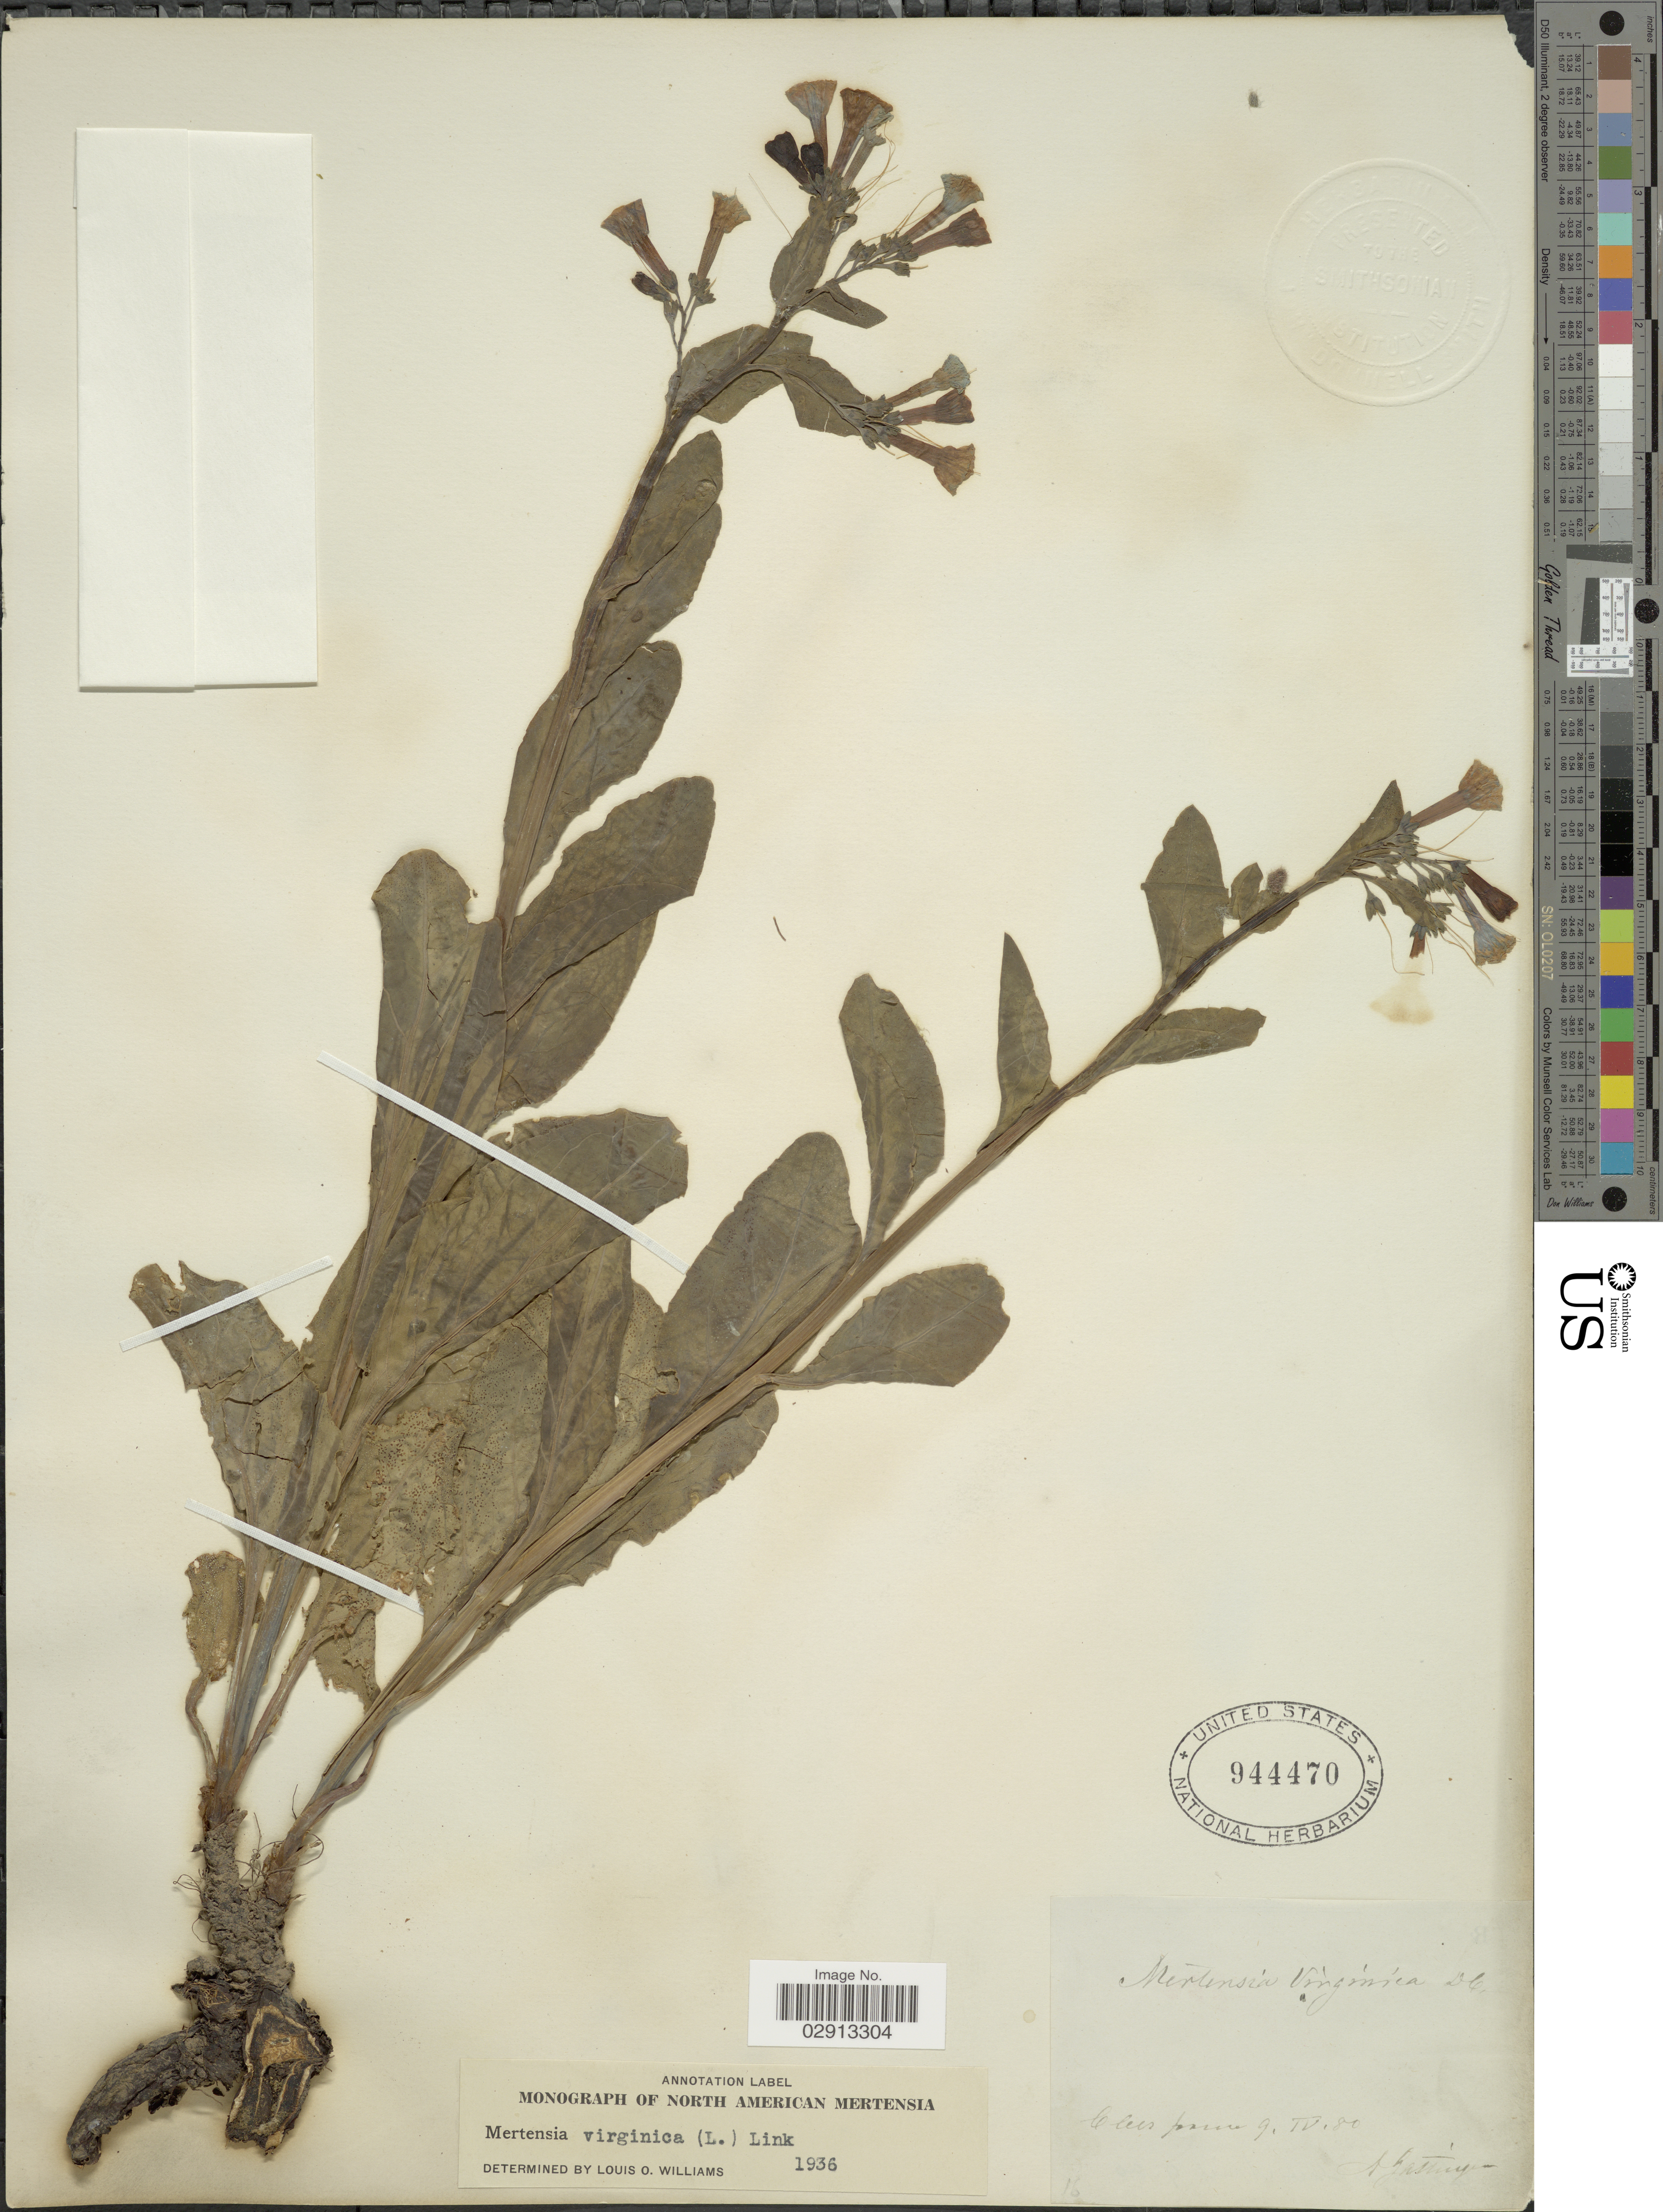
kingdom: Plantae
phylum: Tracheophyta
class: Magnoliopsida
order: Boraginales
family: Boraginaceae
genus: Mertensia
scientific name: Mertensia virginica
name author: (L.) Pers. ex Link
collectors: A. Gattinger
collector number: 16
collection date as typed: Transcribed d/m/y: 9/4/80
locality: Clees Farm. [interpreted]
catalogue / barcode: US 944470